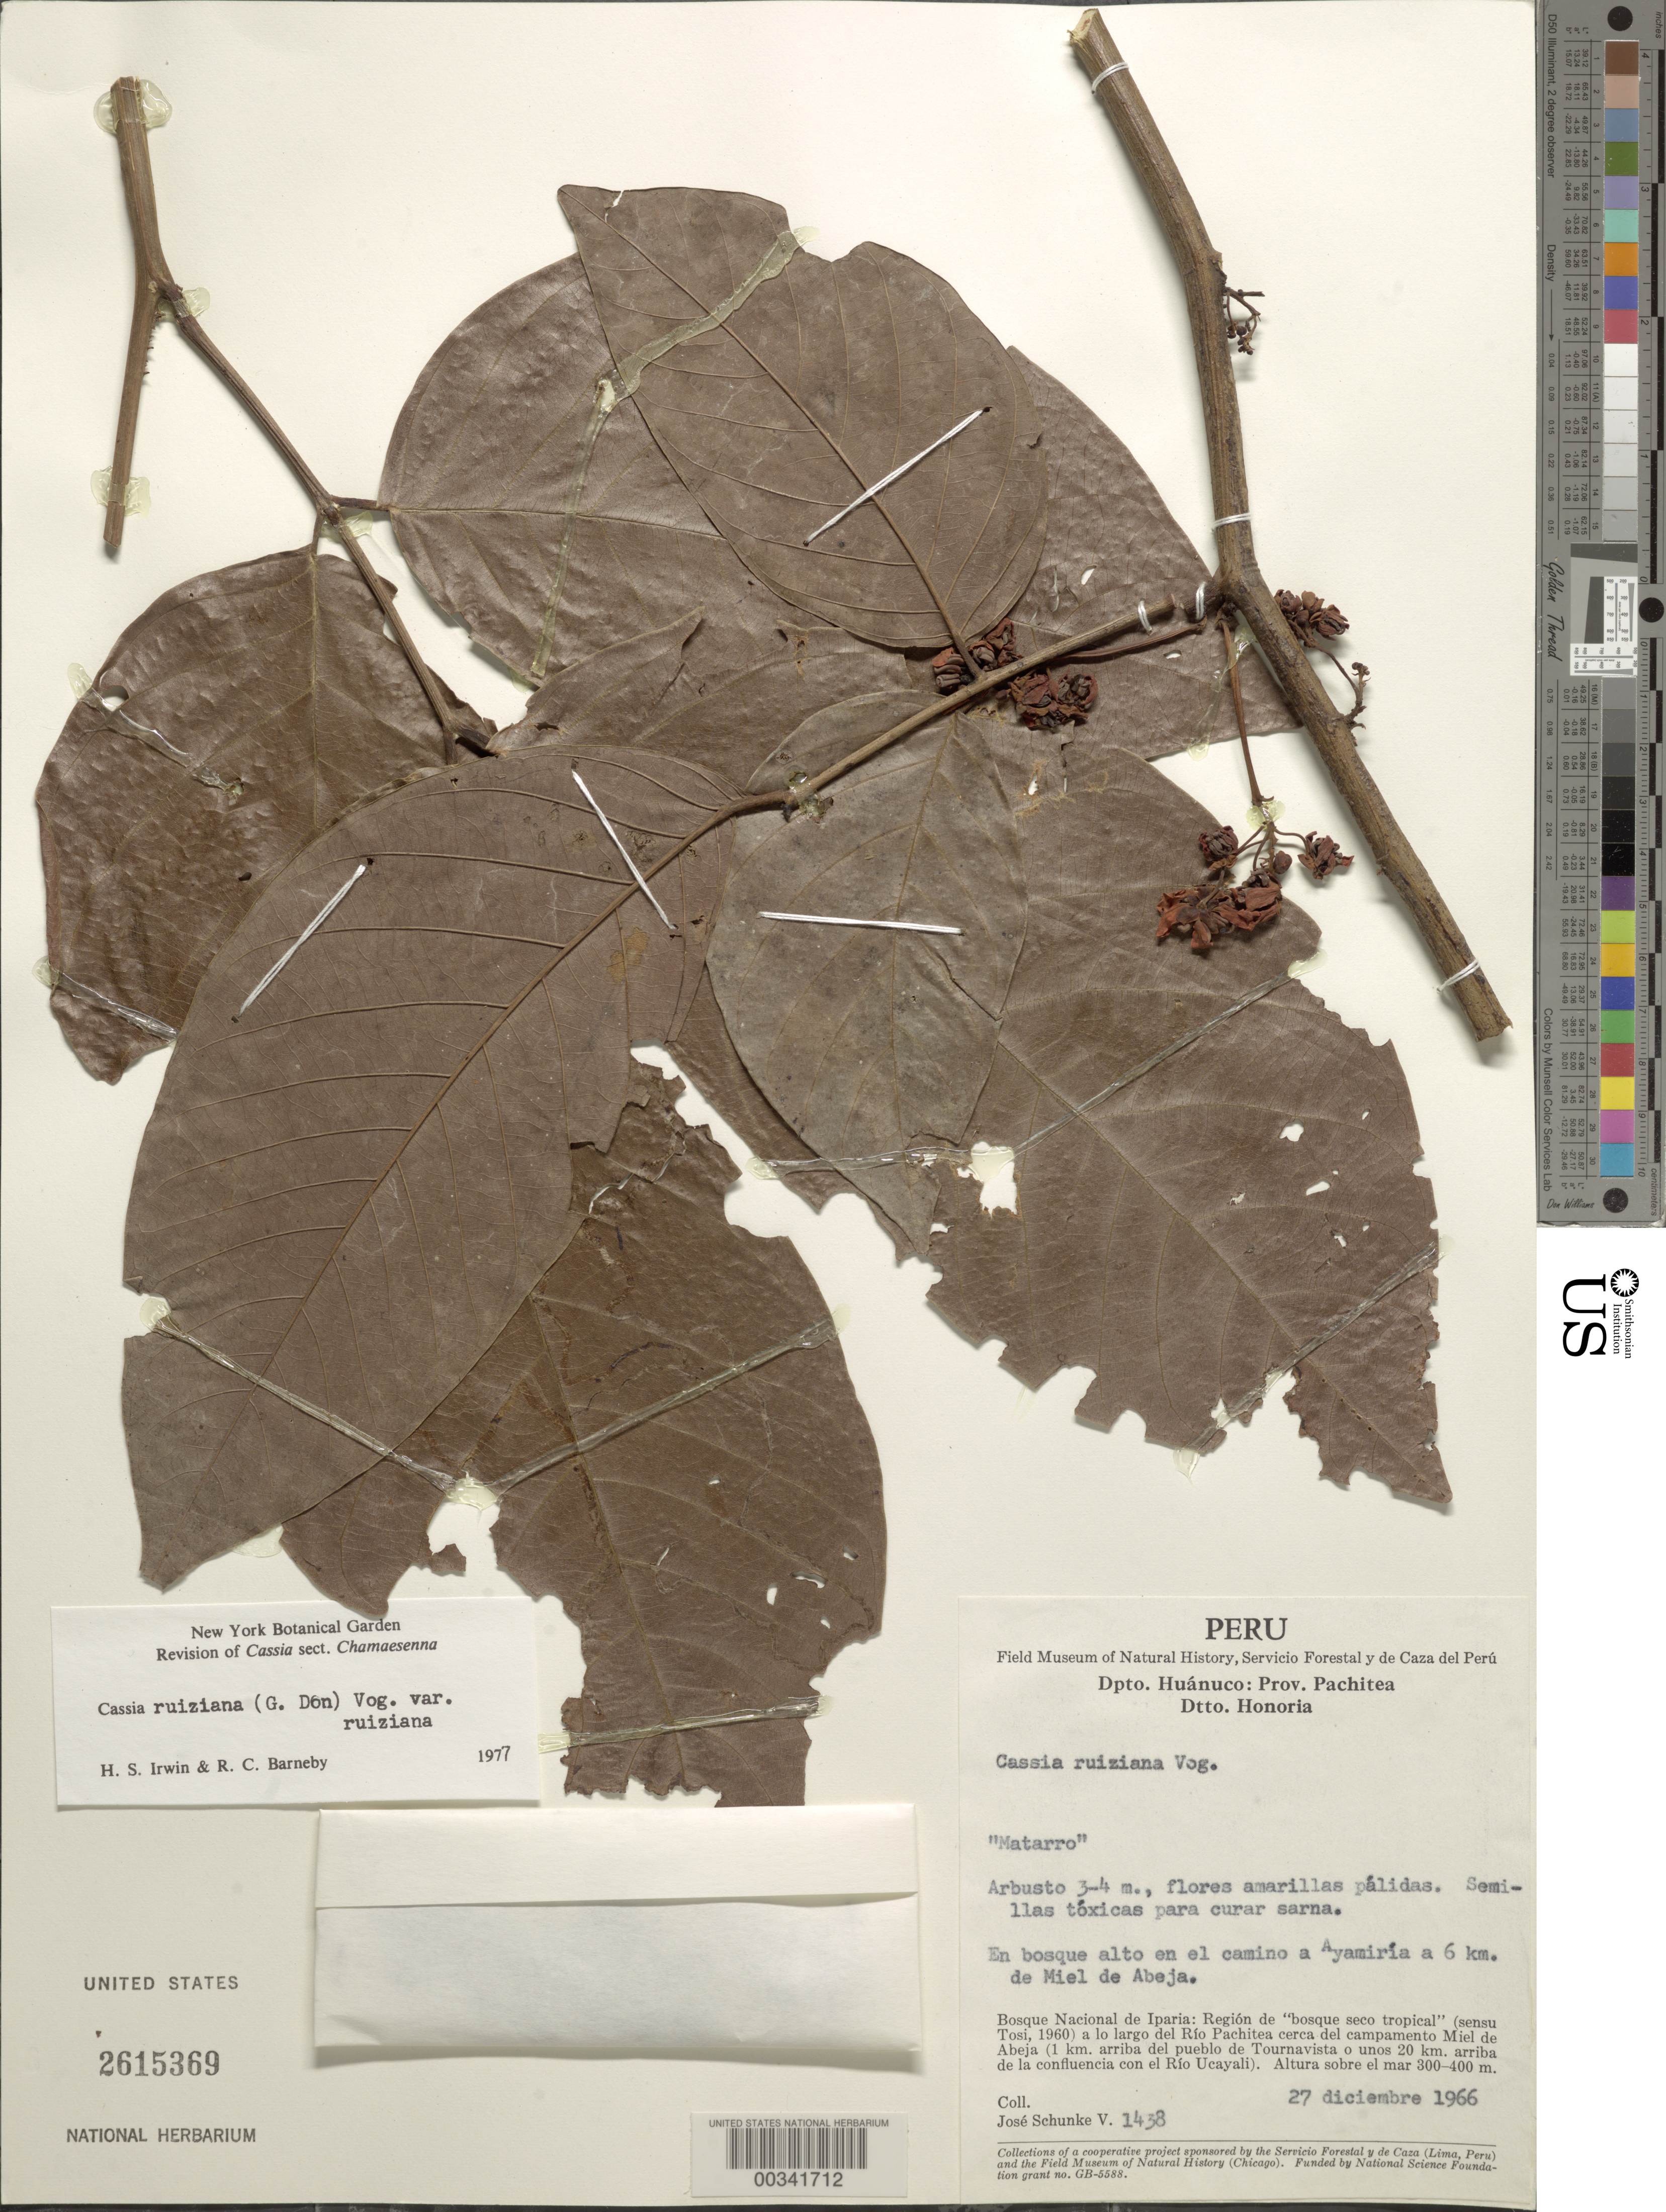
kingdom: Plantae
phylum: Tracheophyta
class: Magnoliopsida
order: Fabales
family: Fabaceae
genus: Senna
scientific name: Senna ruiziana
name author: (G. Don) H.S. Irwin & Barneby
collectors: J. Schunke Vigo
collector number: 1438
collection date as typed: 27 Dec 1966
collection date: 1966-12-27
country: Peru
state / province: Huánuco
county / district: Pachitea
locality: Honoria dtto.; en el camino a ayamiria a 6 km de miel de abeja; bosque national de iparia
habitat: En bosque alto en el camino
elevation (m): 300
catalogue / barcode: US 2615369